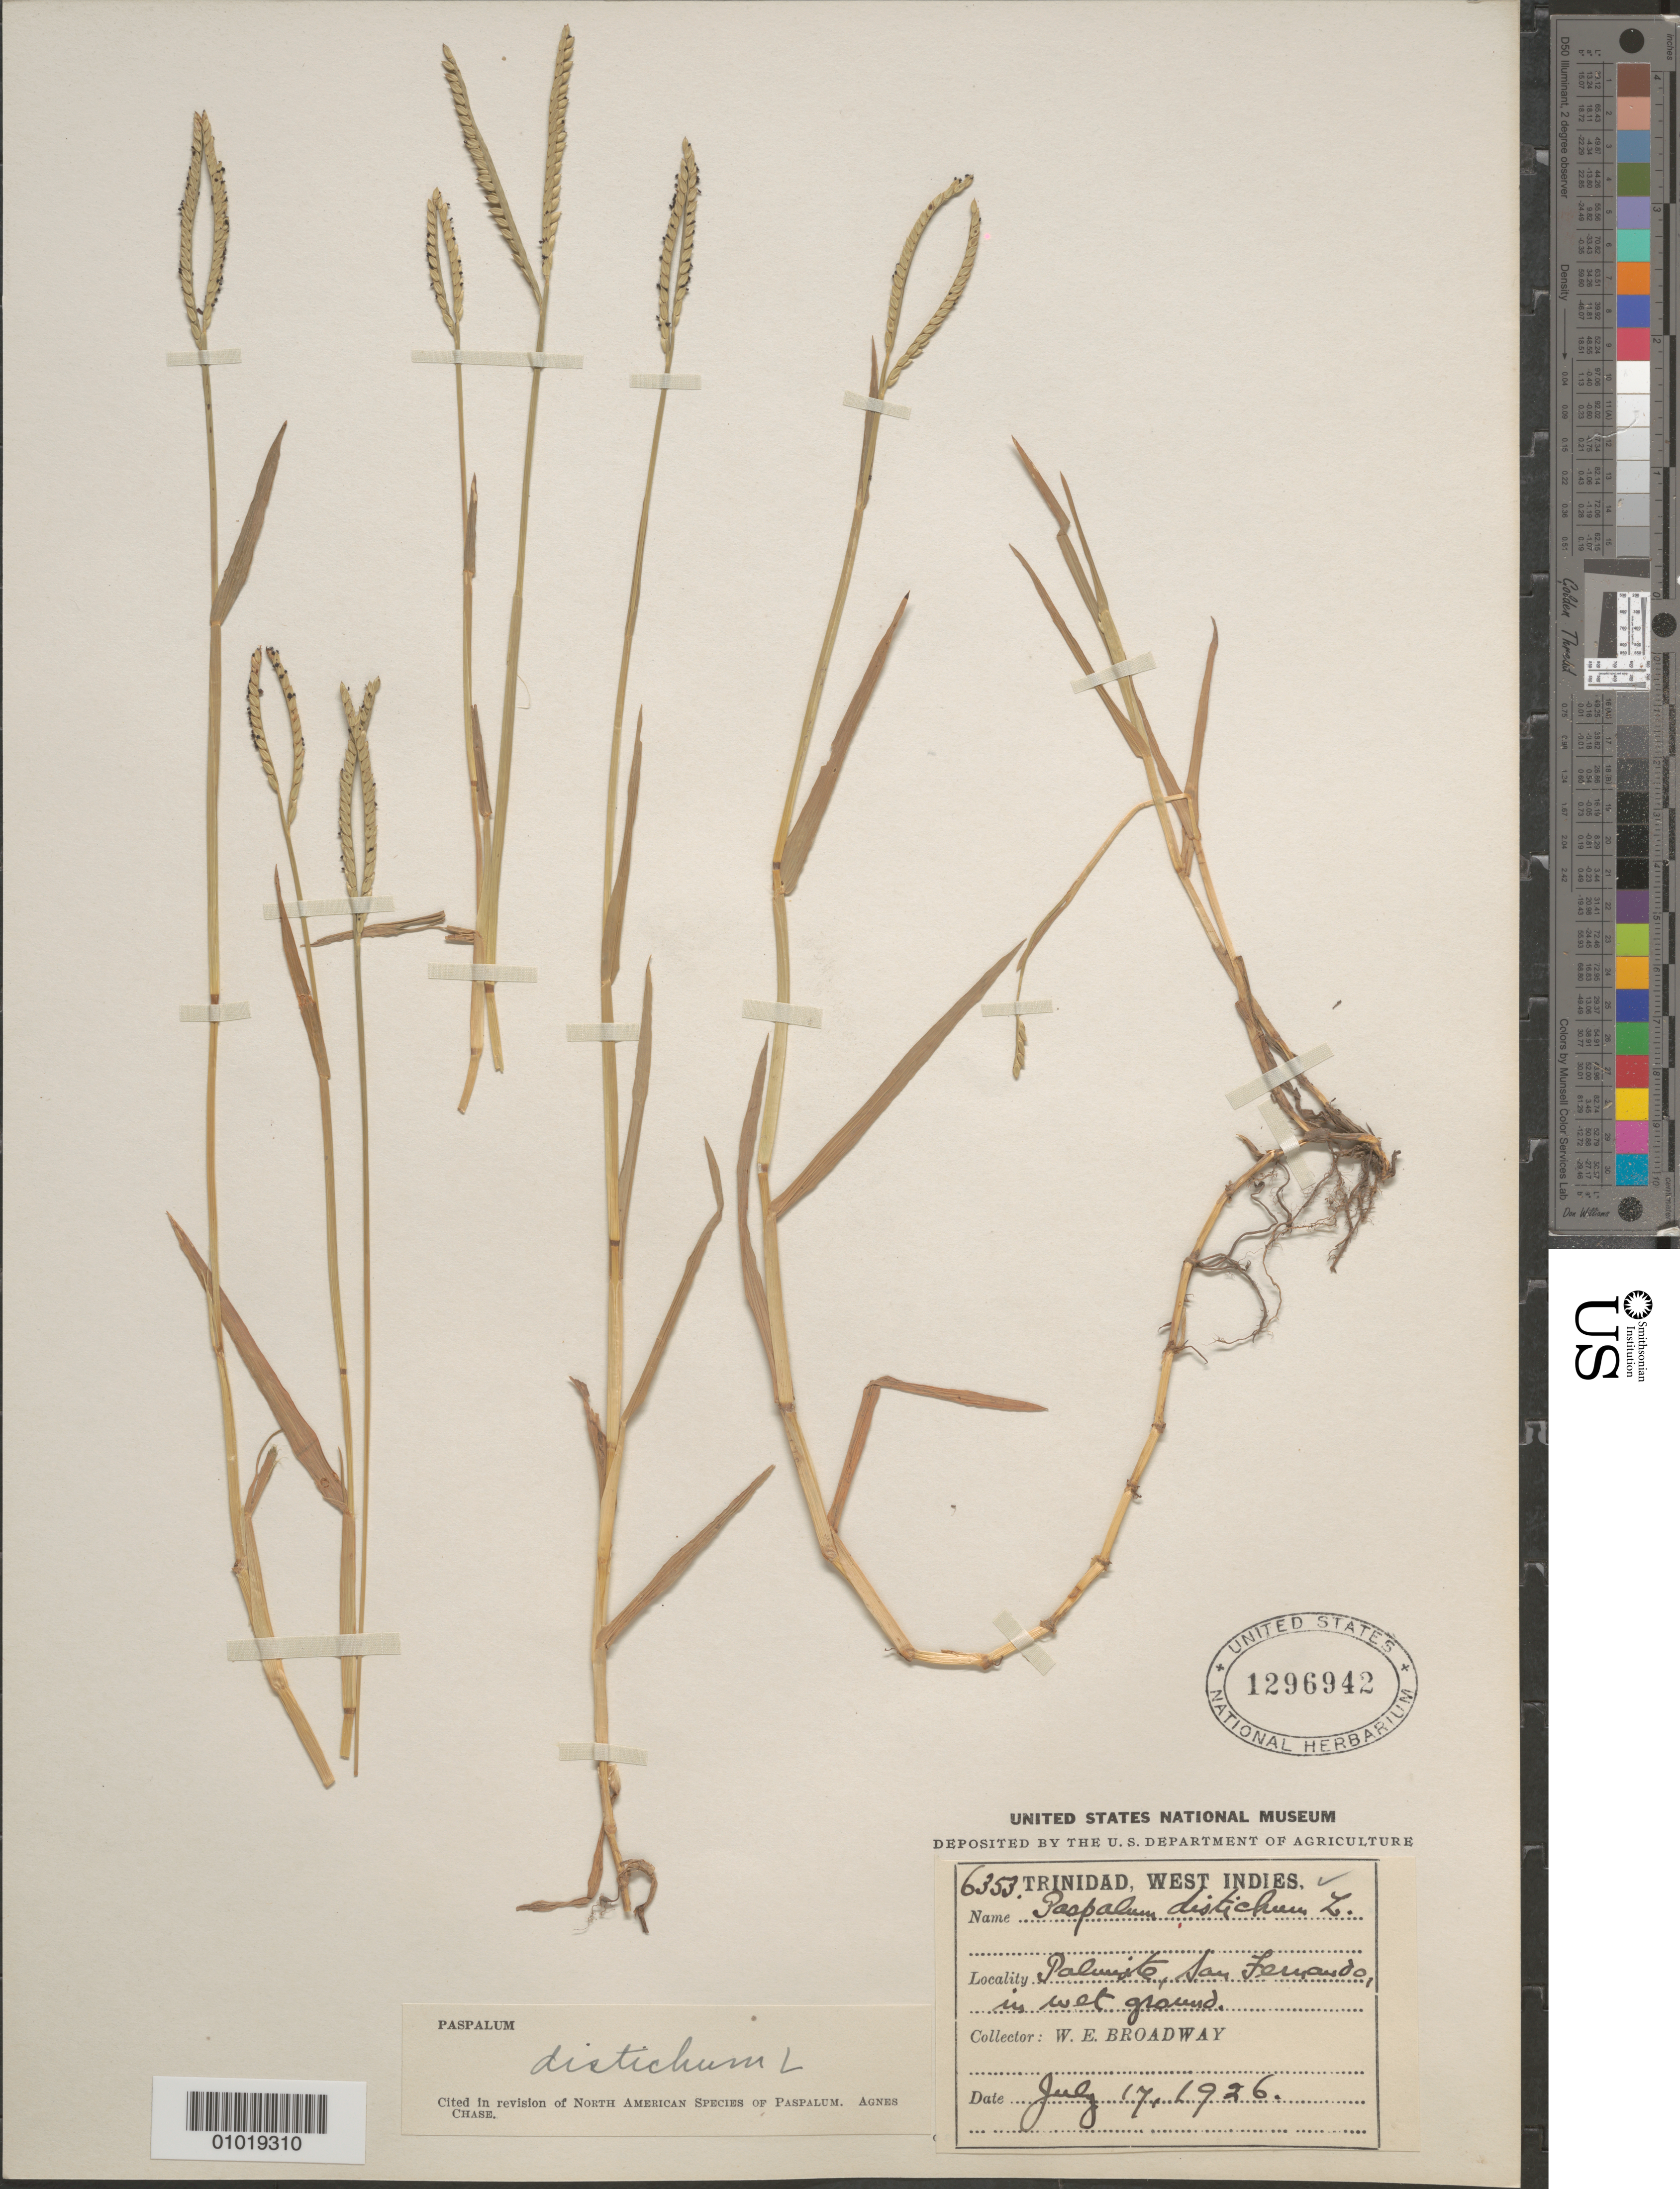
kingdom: Plantae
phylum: Tracheophyta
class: Liliopsida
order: Poales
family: Poaceae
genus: Paspalum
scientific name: Paspalum distichum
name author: L.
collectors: W. E. Broadway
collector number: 6353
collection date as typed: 17 Jul 1926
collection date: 1926-07-17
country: Trinidad and Tobago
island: Trinidad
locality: Palmite, San Fernando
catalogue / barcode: US 1296942